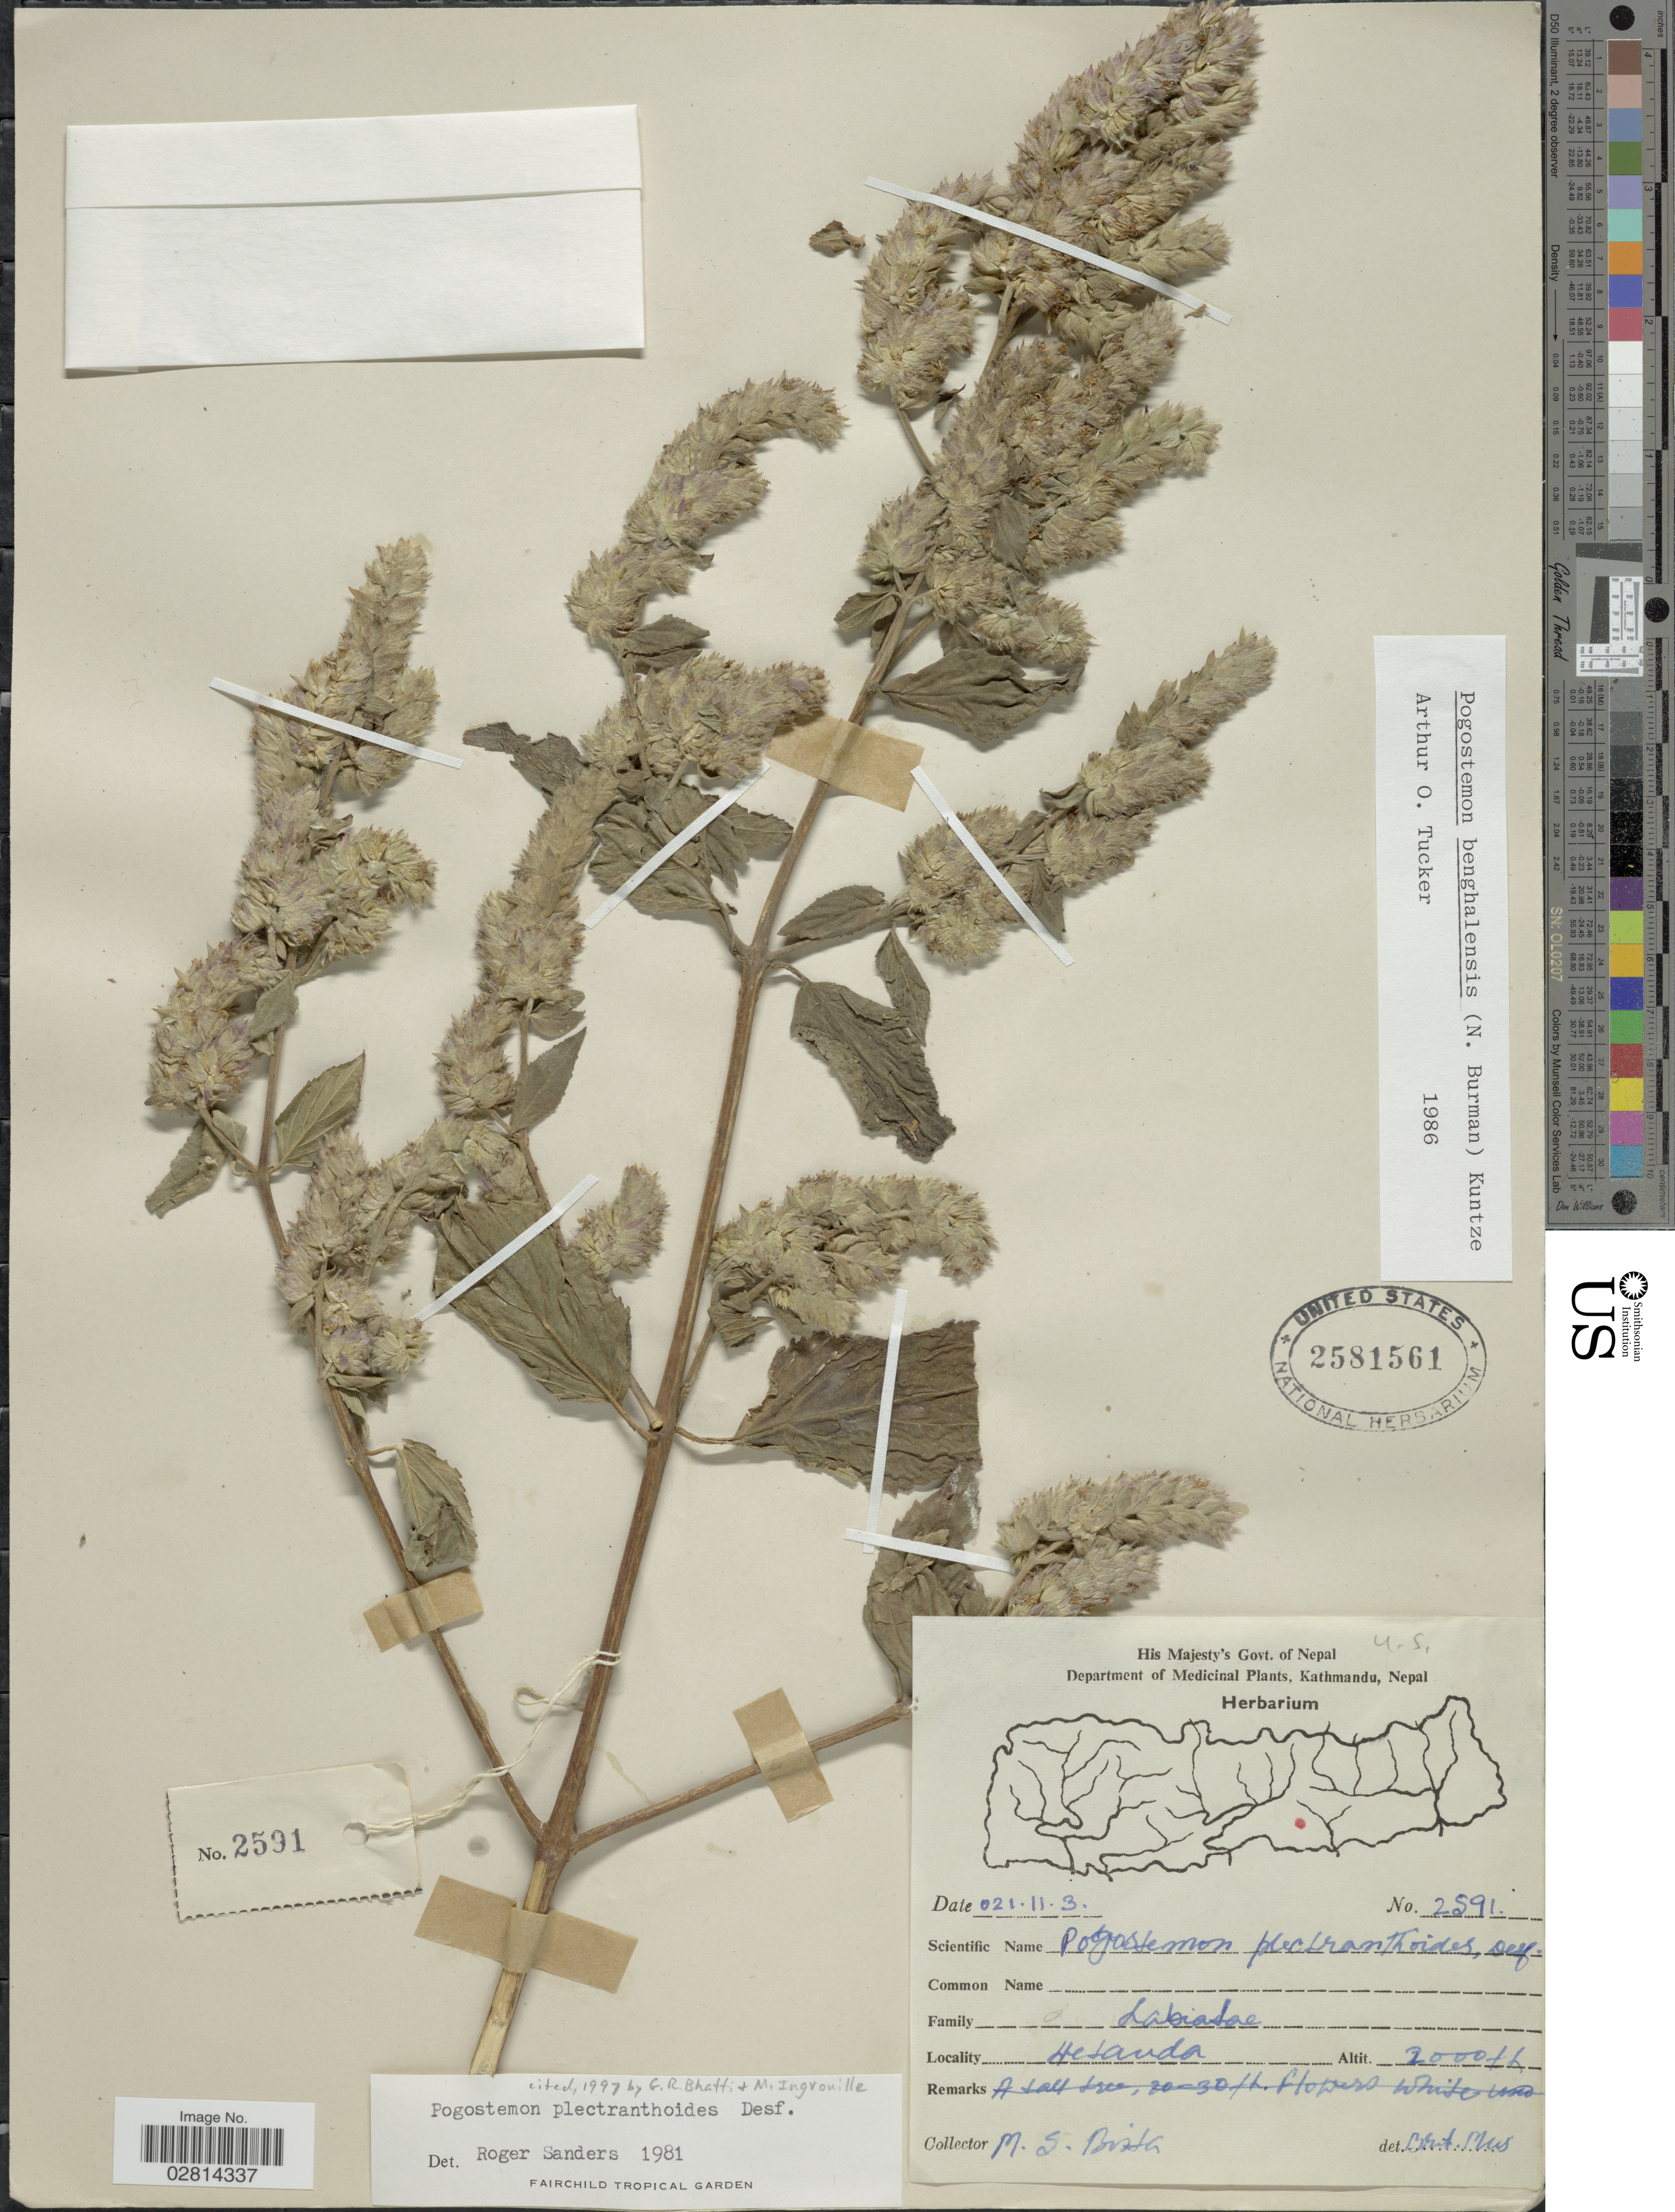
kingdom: Plantae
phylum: Tracheophyta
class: Magnoliopsida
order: Lamiales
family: Lamiaceae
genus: Pogostemon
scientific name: Pogostemon plectranthoides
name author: Desf.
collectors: M. Bista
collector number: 2591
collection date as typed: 021.11.3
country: Nepal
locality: Hetauda.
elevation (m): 610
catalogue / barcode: US 2581561